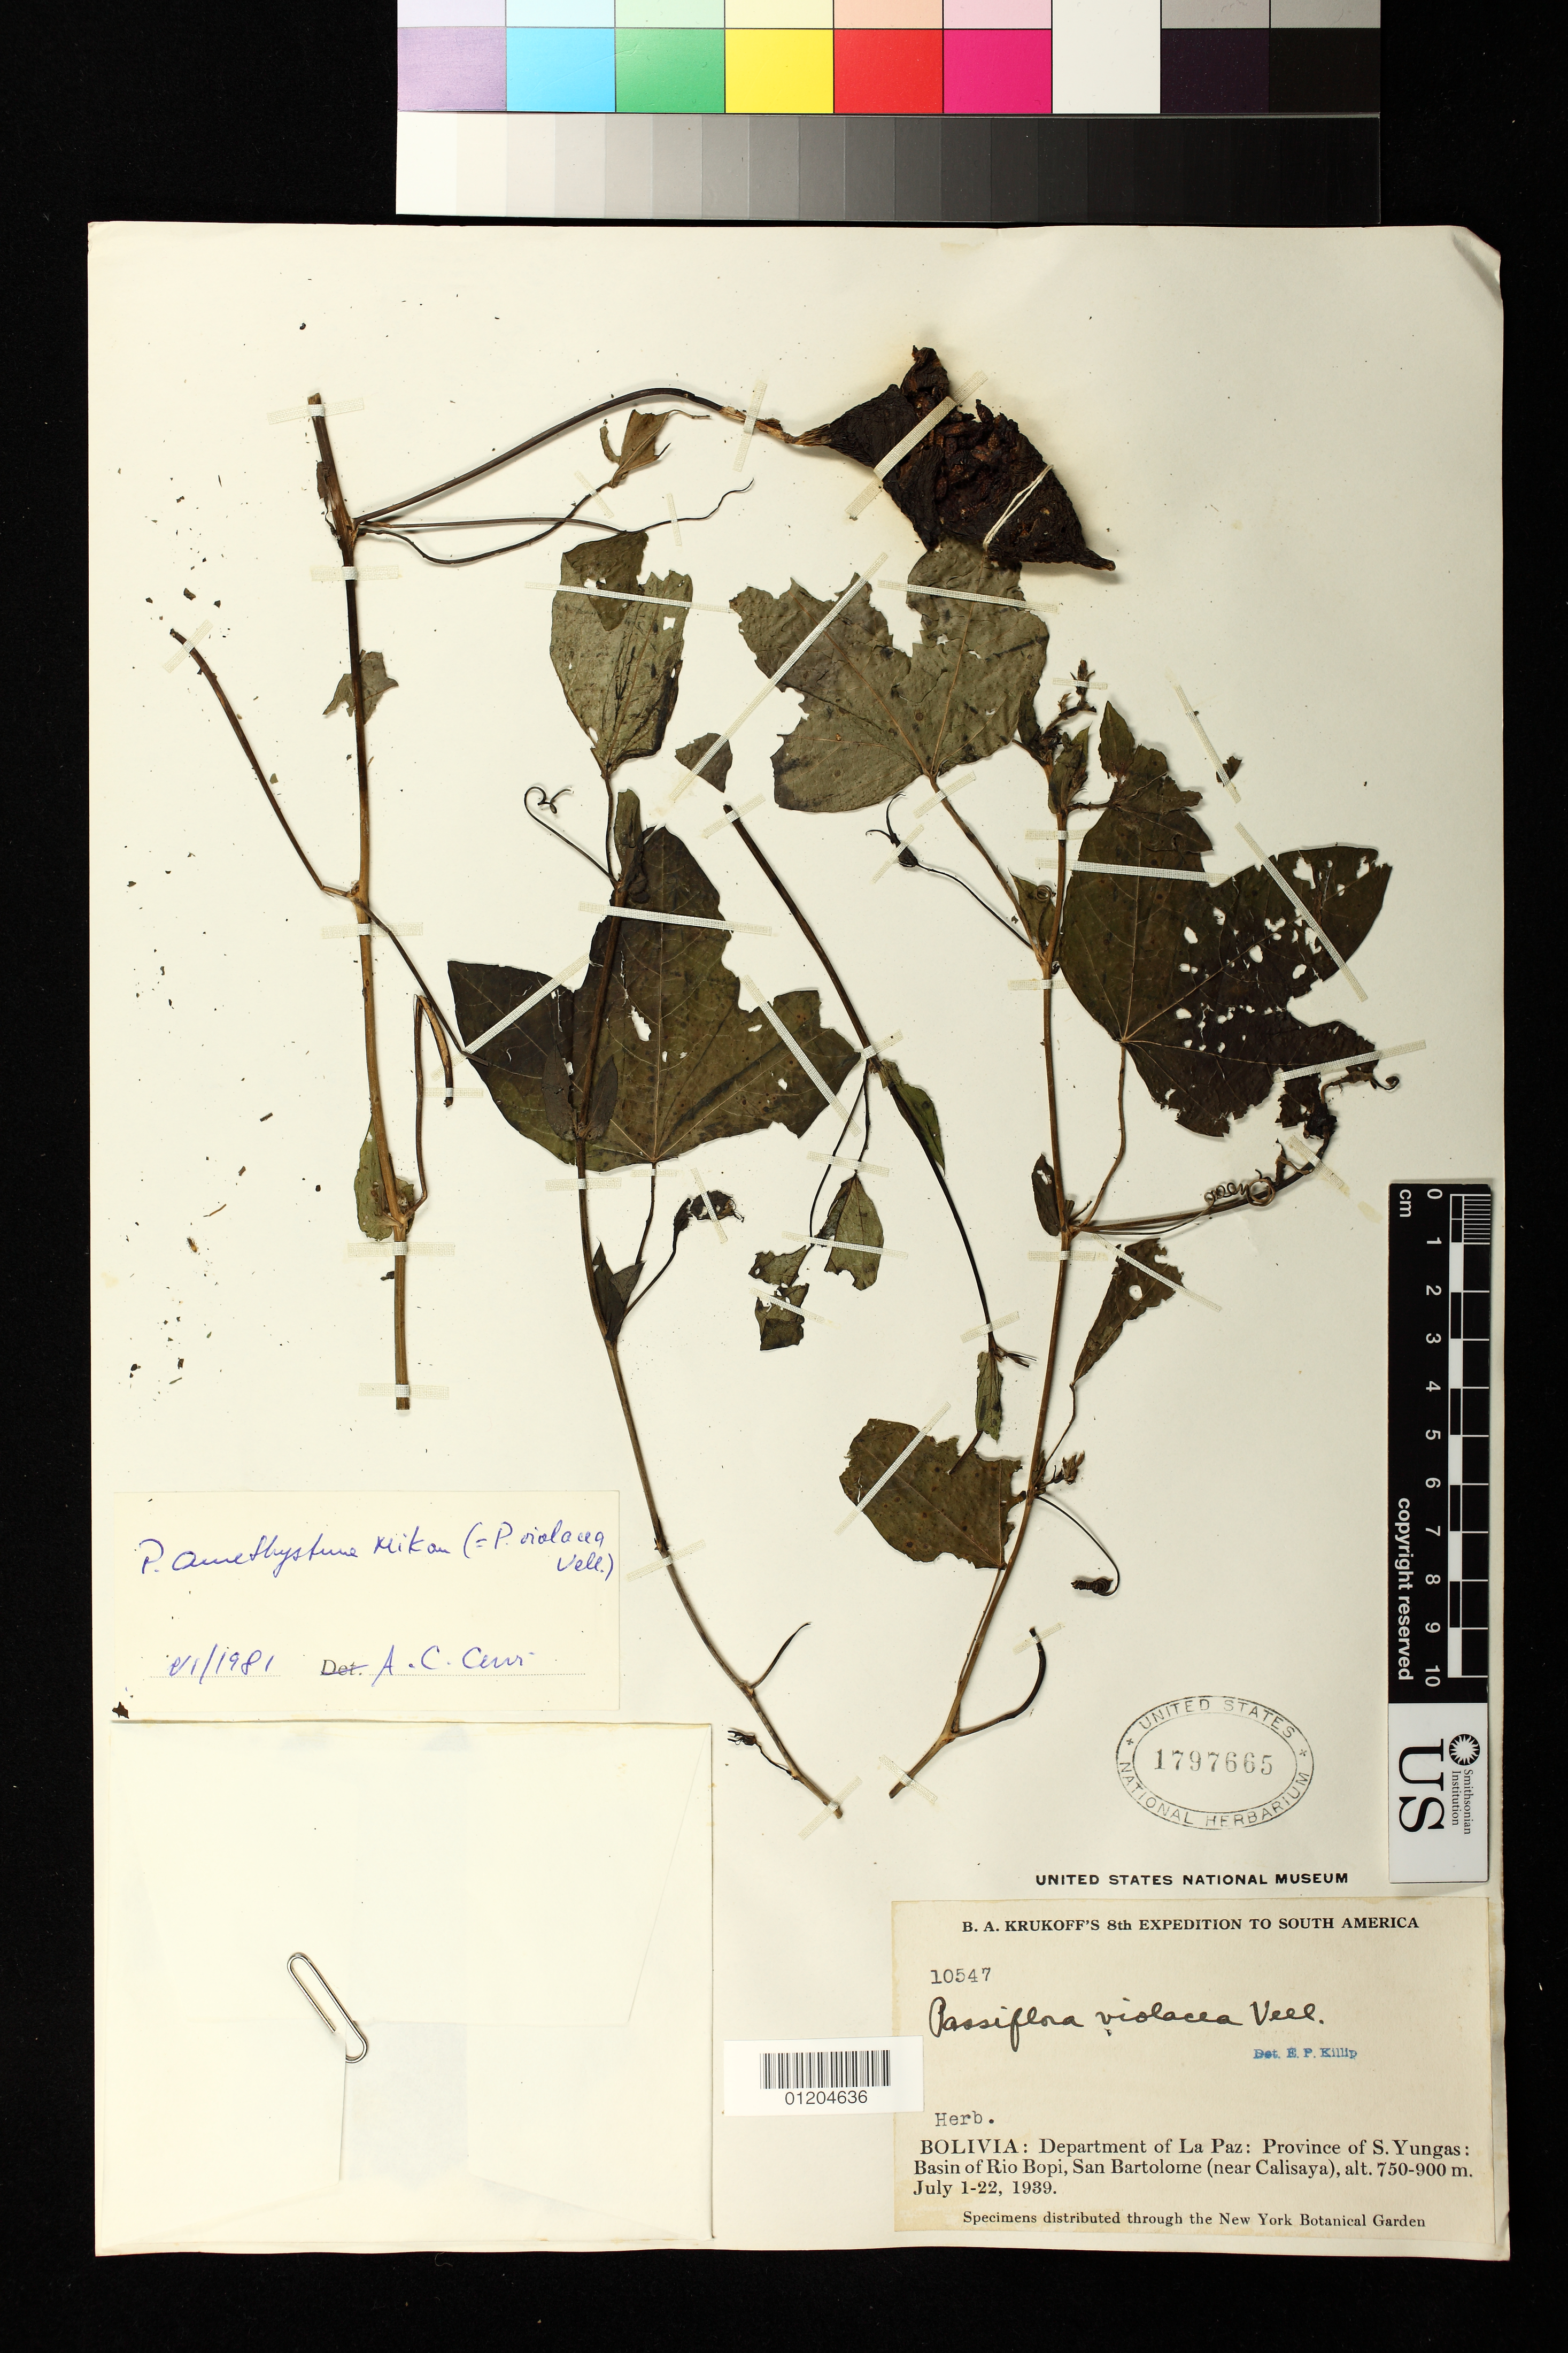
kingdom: Plantae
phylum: Tracheophyta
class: Magnoliopsida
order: Malpighiales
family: Passifloraceae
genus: Passiflora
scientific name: Passiflora amethystina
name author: J.C. Mikan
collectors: B. A. Krukoff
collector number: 10547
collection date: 1939-07-01/1939-07-22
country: Bolivia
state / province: La Páz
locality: Province of S Yungas: Basin of Rio Bopi, San Bartolome (near Calisaya).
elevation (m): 750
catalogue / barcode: US 1797665